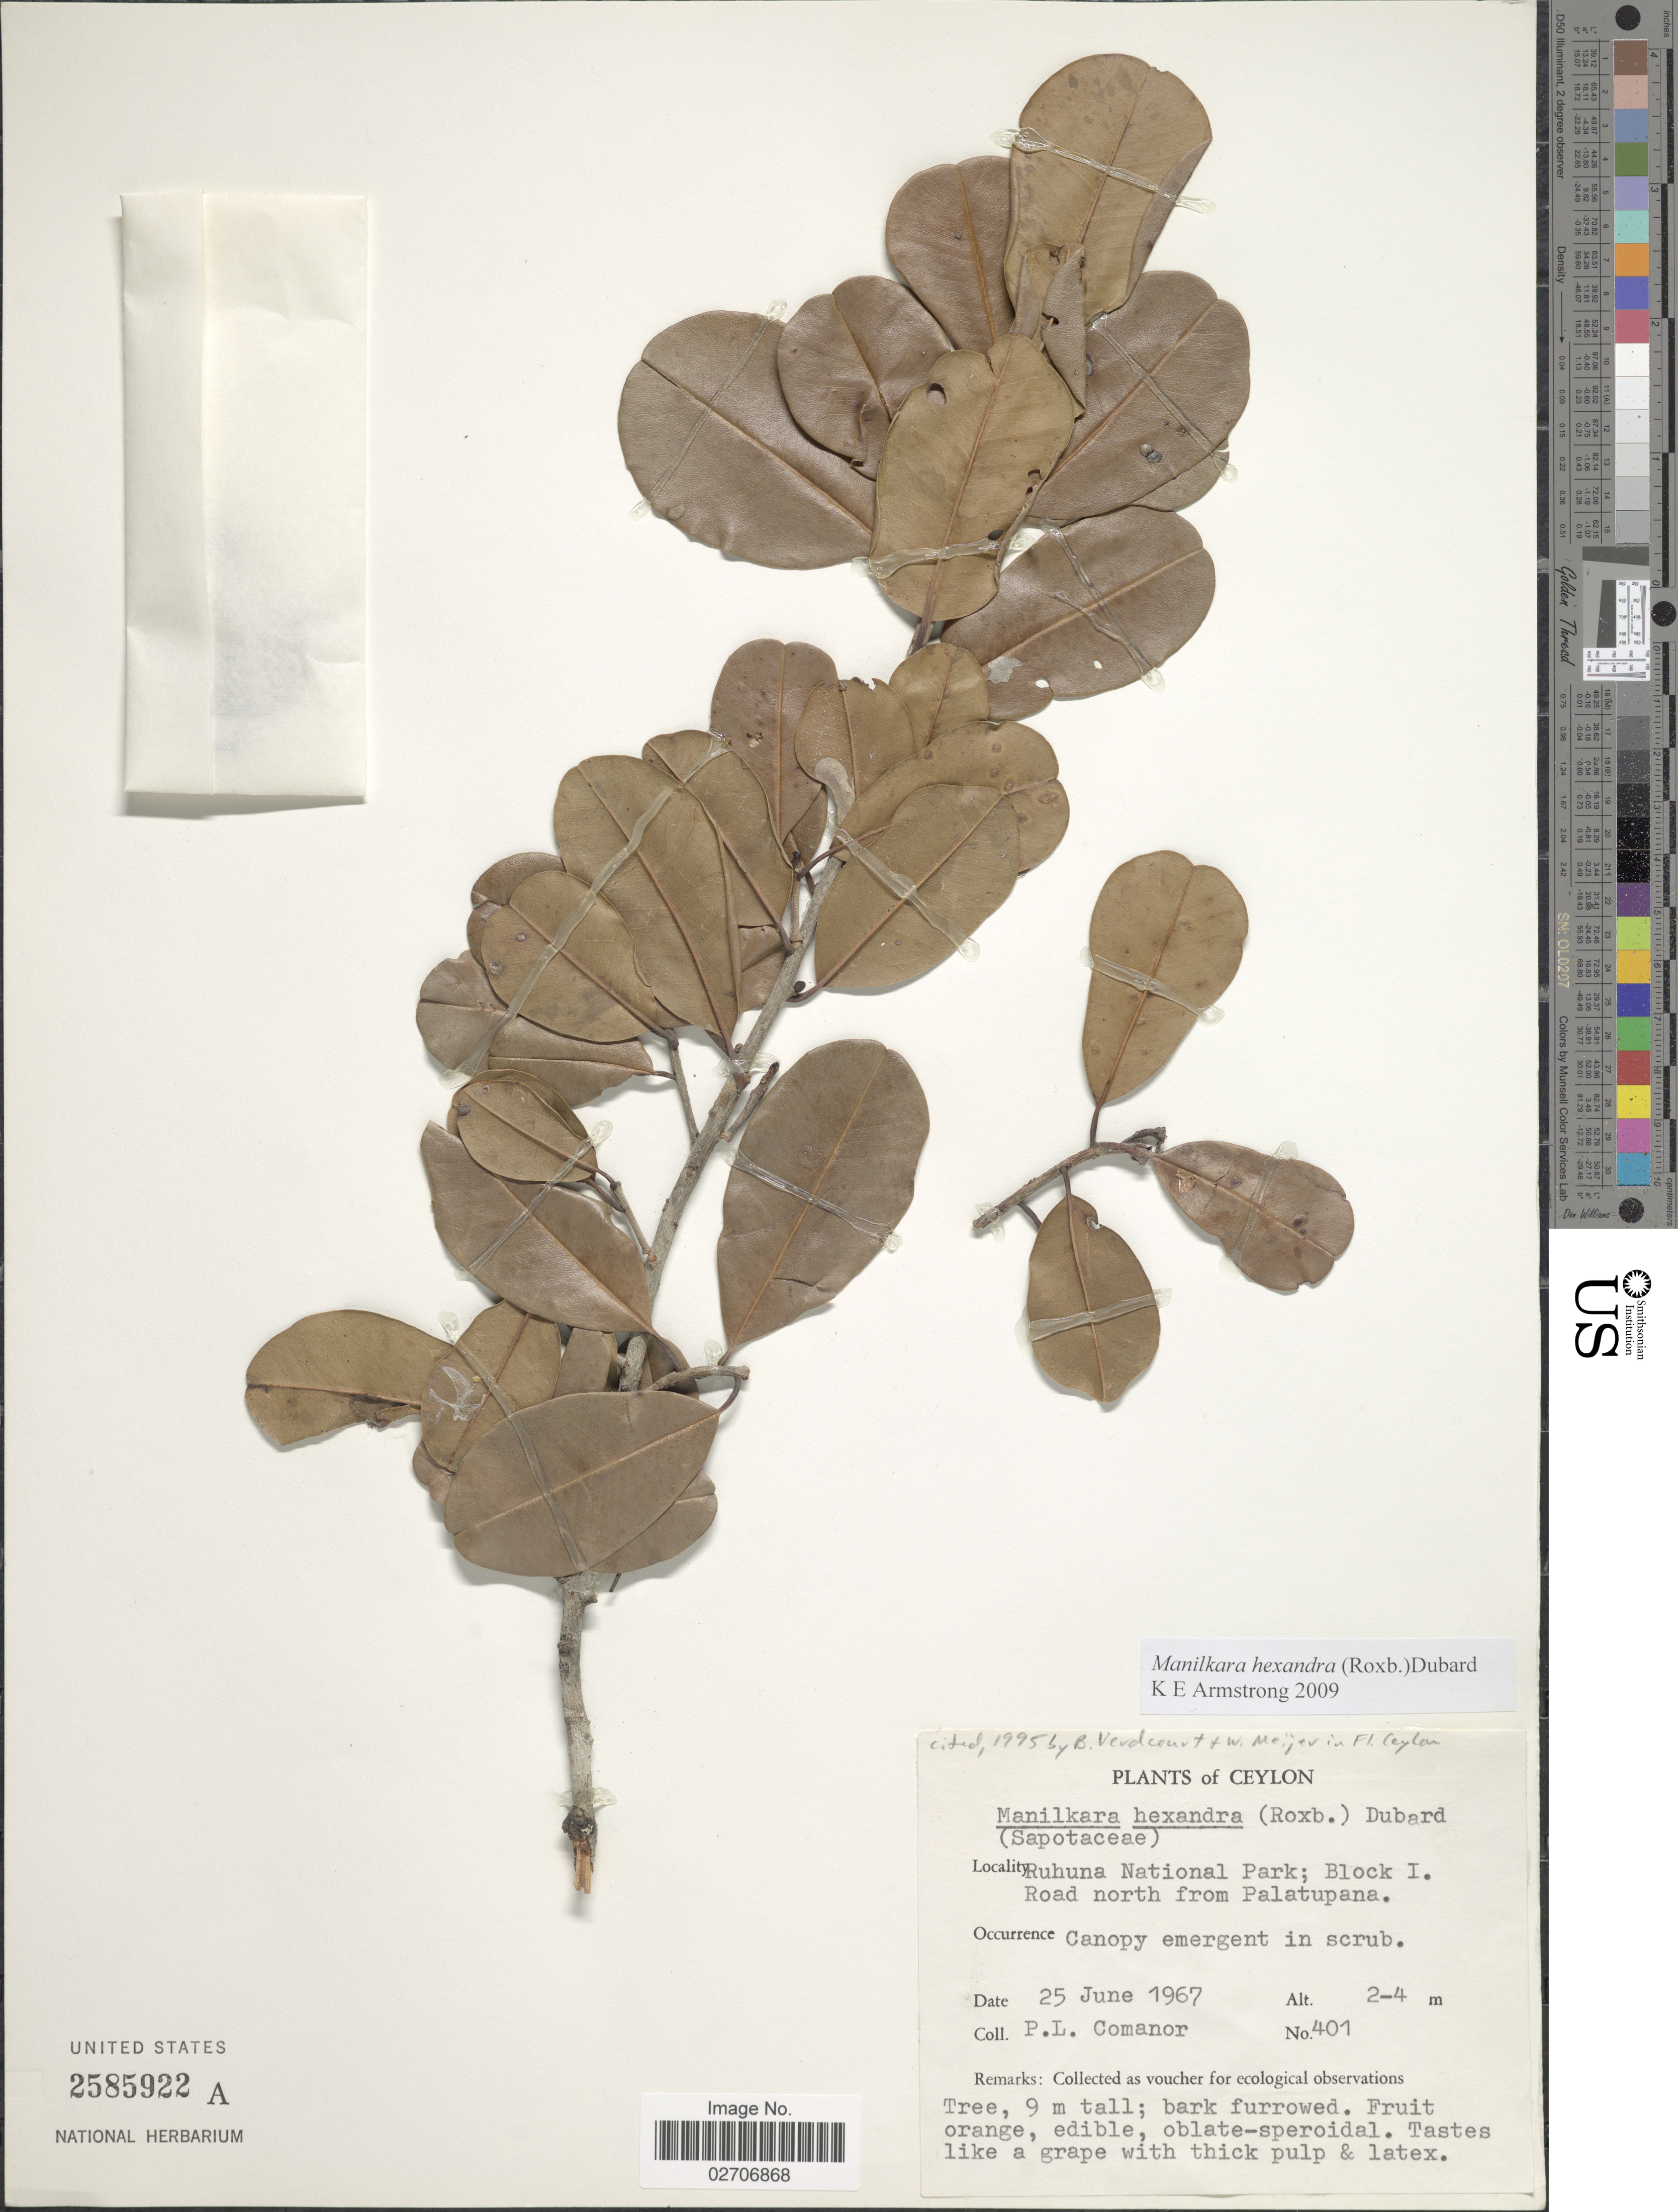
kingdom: Plantae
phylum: Tracheophyta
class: Magnoliopsida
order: Ericales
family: Sapotaceae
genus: Manilkara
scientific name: Manilkara hexandra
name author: (Roxb.) Dubard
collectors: P. Comanor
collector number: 401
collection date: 1967-06-25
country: Sri Lanka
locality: Ceylon, Ruhuna National Park, Block 1, road north from Palatupana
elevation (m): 2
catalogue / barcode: US 2585922A